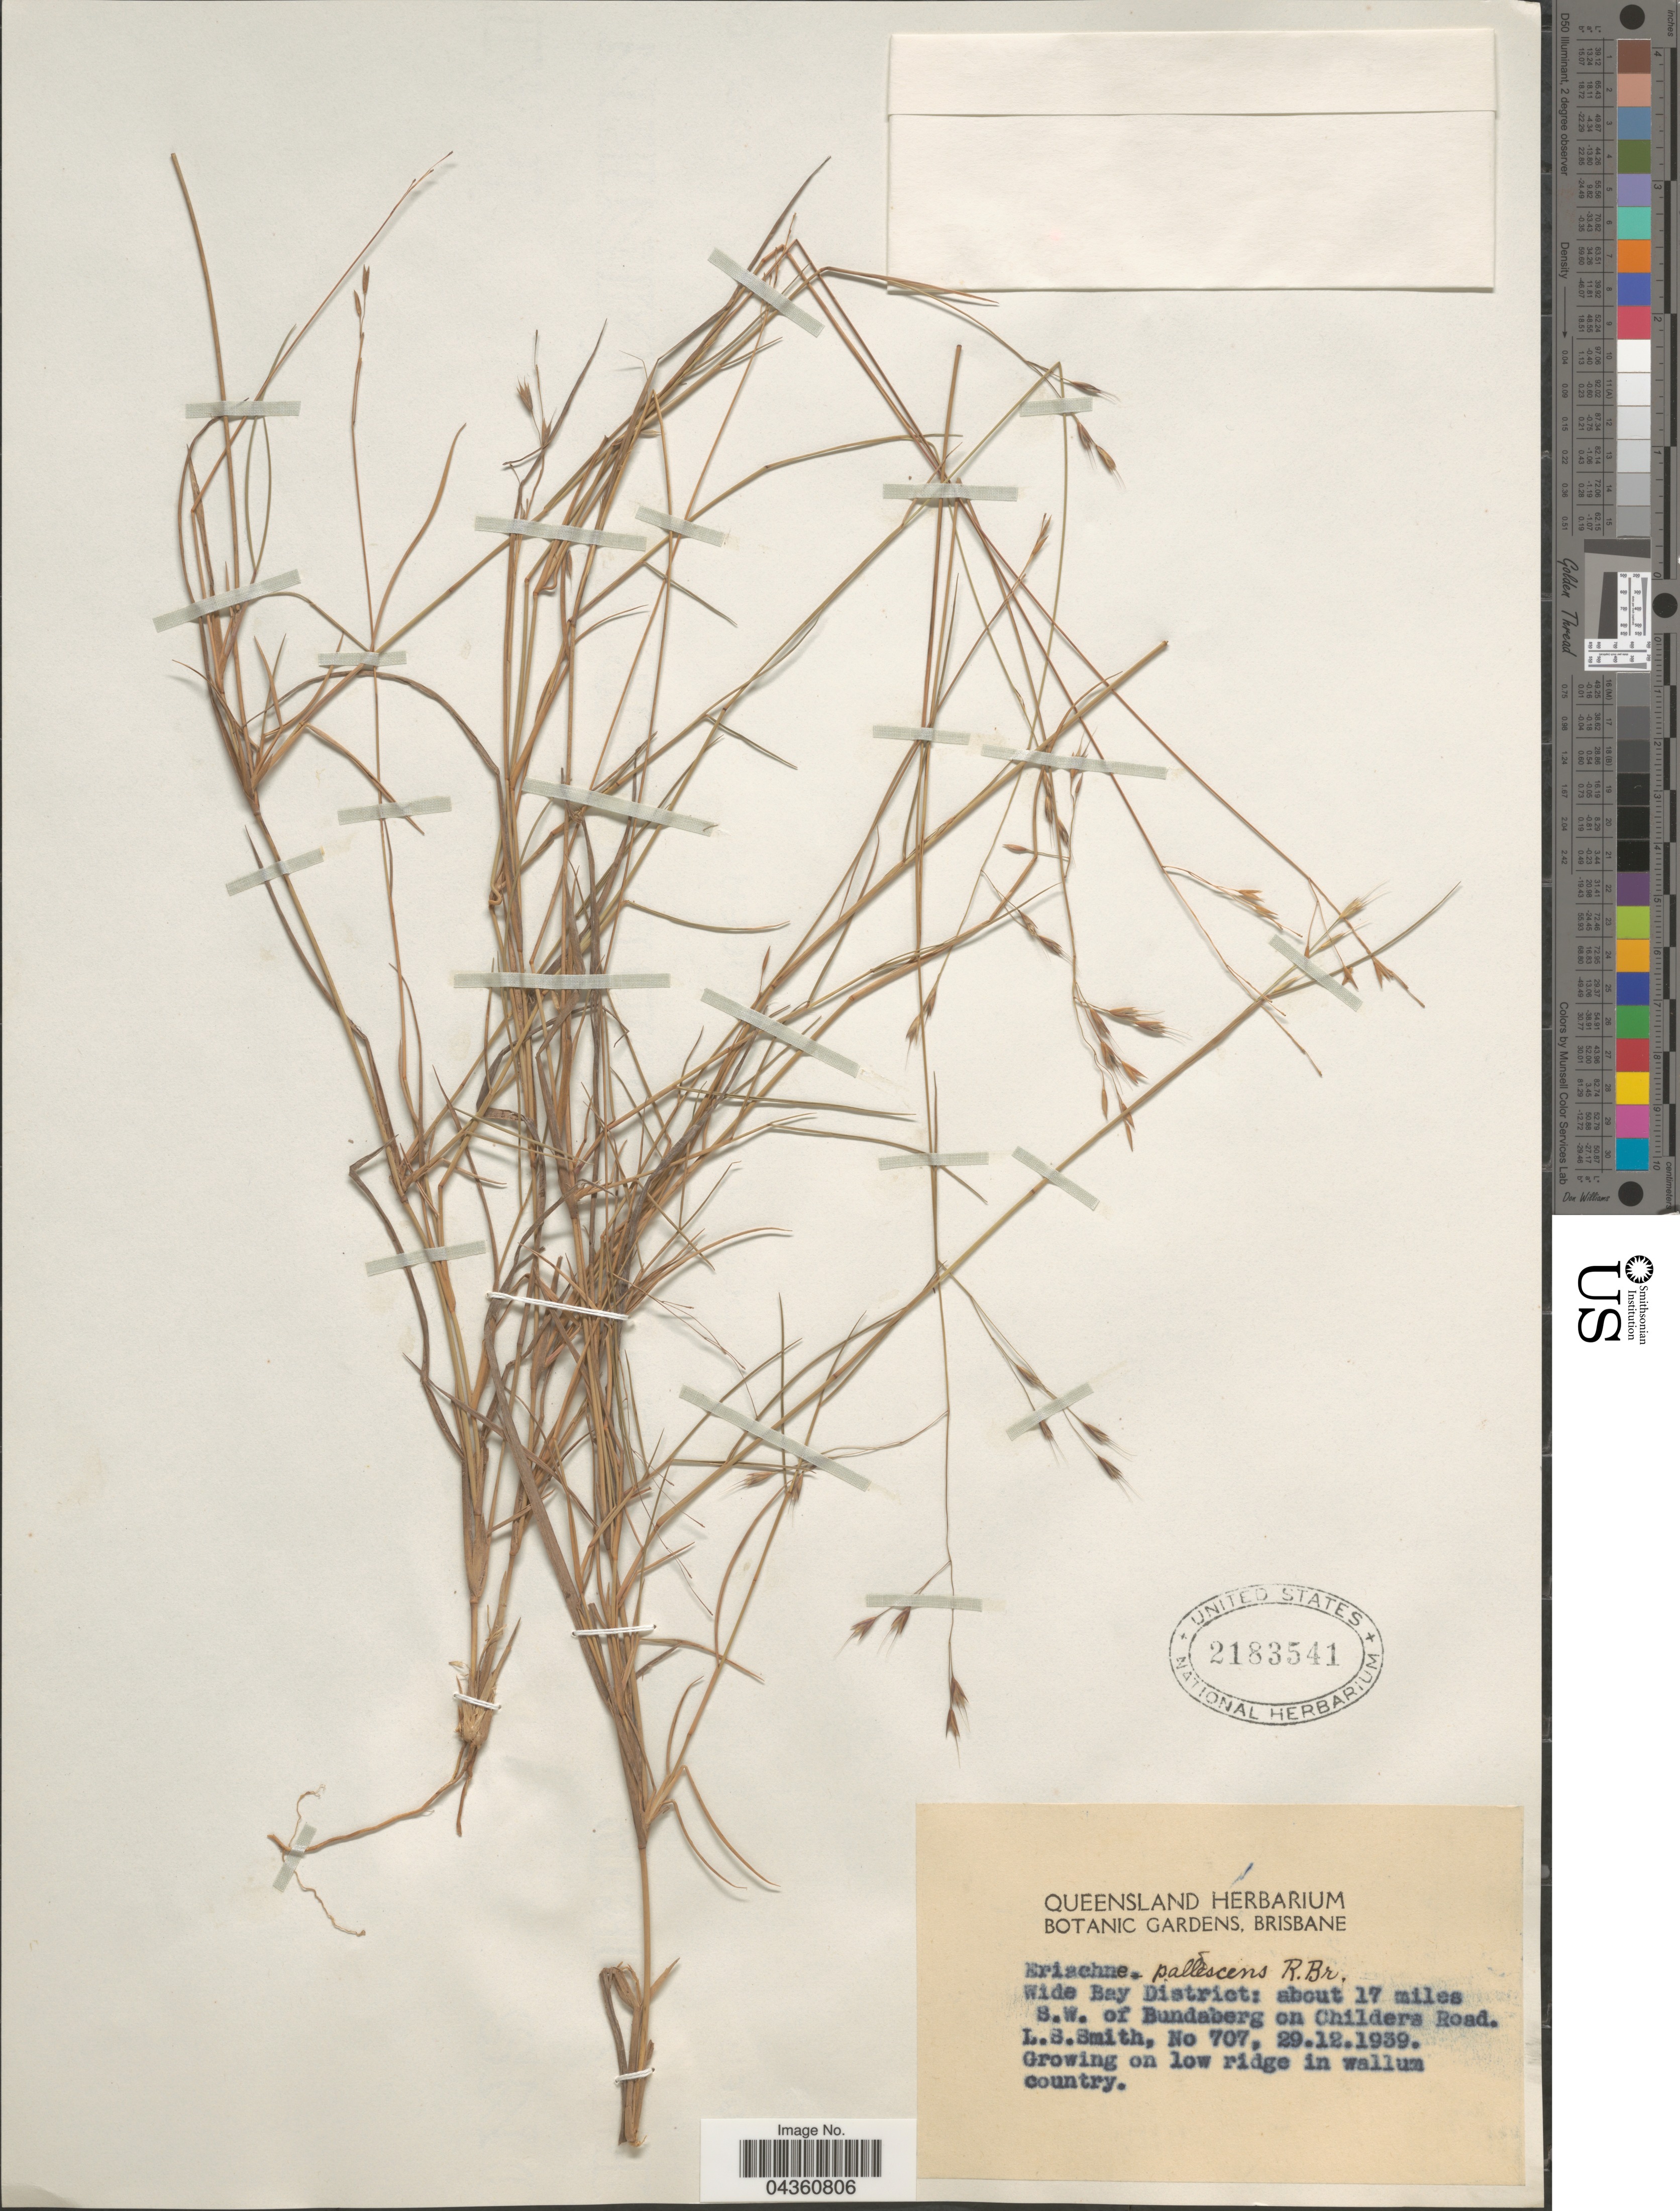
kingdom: Plantae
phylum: Tracheophyta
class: Liliopsida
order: Poales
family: Poaceae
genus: Eriachne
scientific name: Eriachne pallescens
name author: R. Br.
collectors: L. Smith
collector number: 707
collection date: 1939-12-29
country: Australia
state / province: Queensland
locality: Wide Bay District: about 17 miles S.W. of Bundaberg on Childers Road.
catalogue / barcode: US 2183541